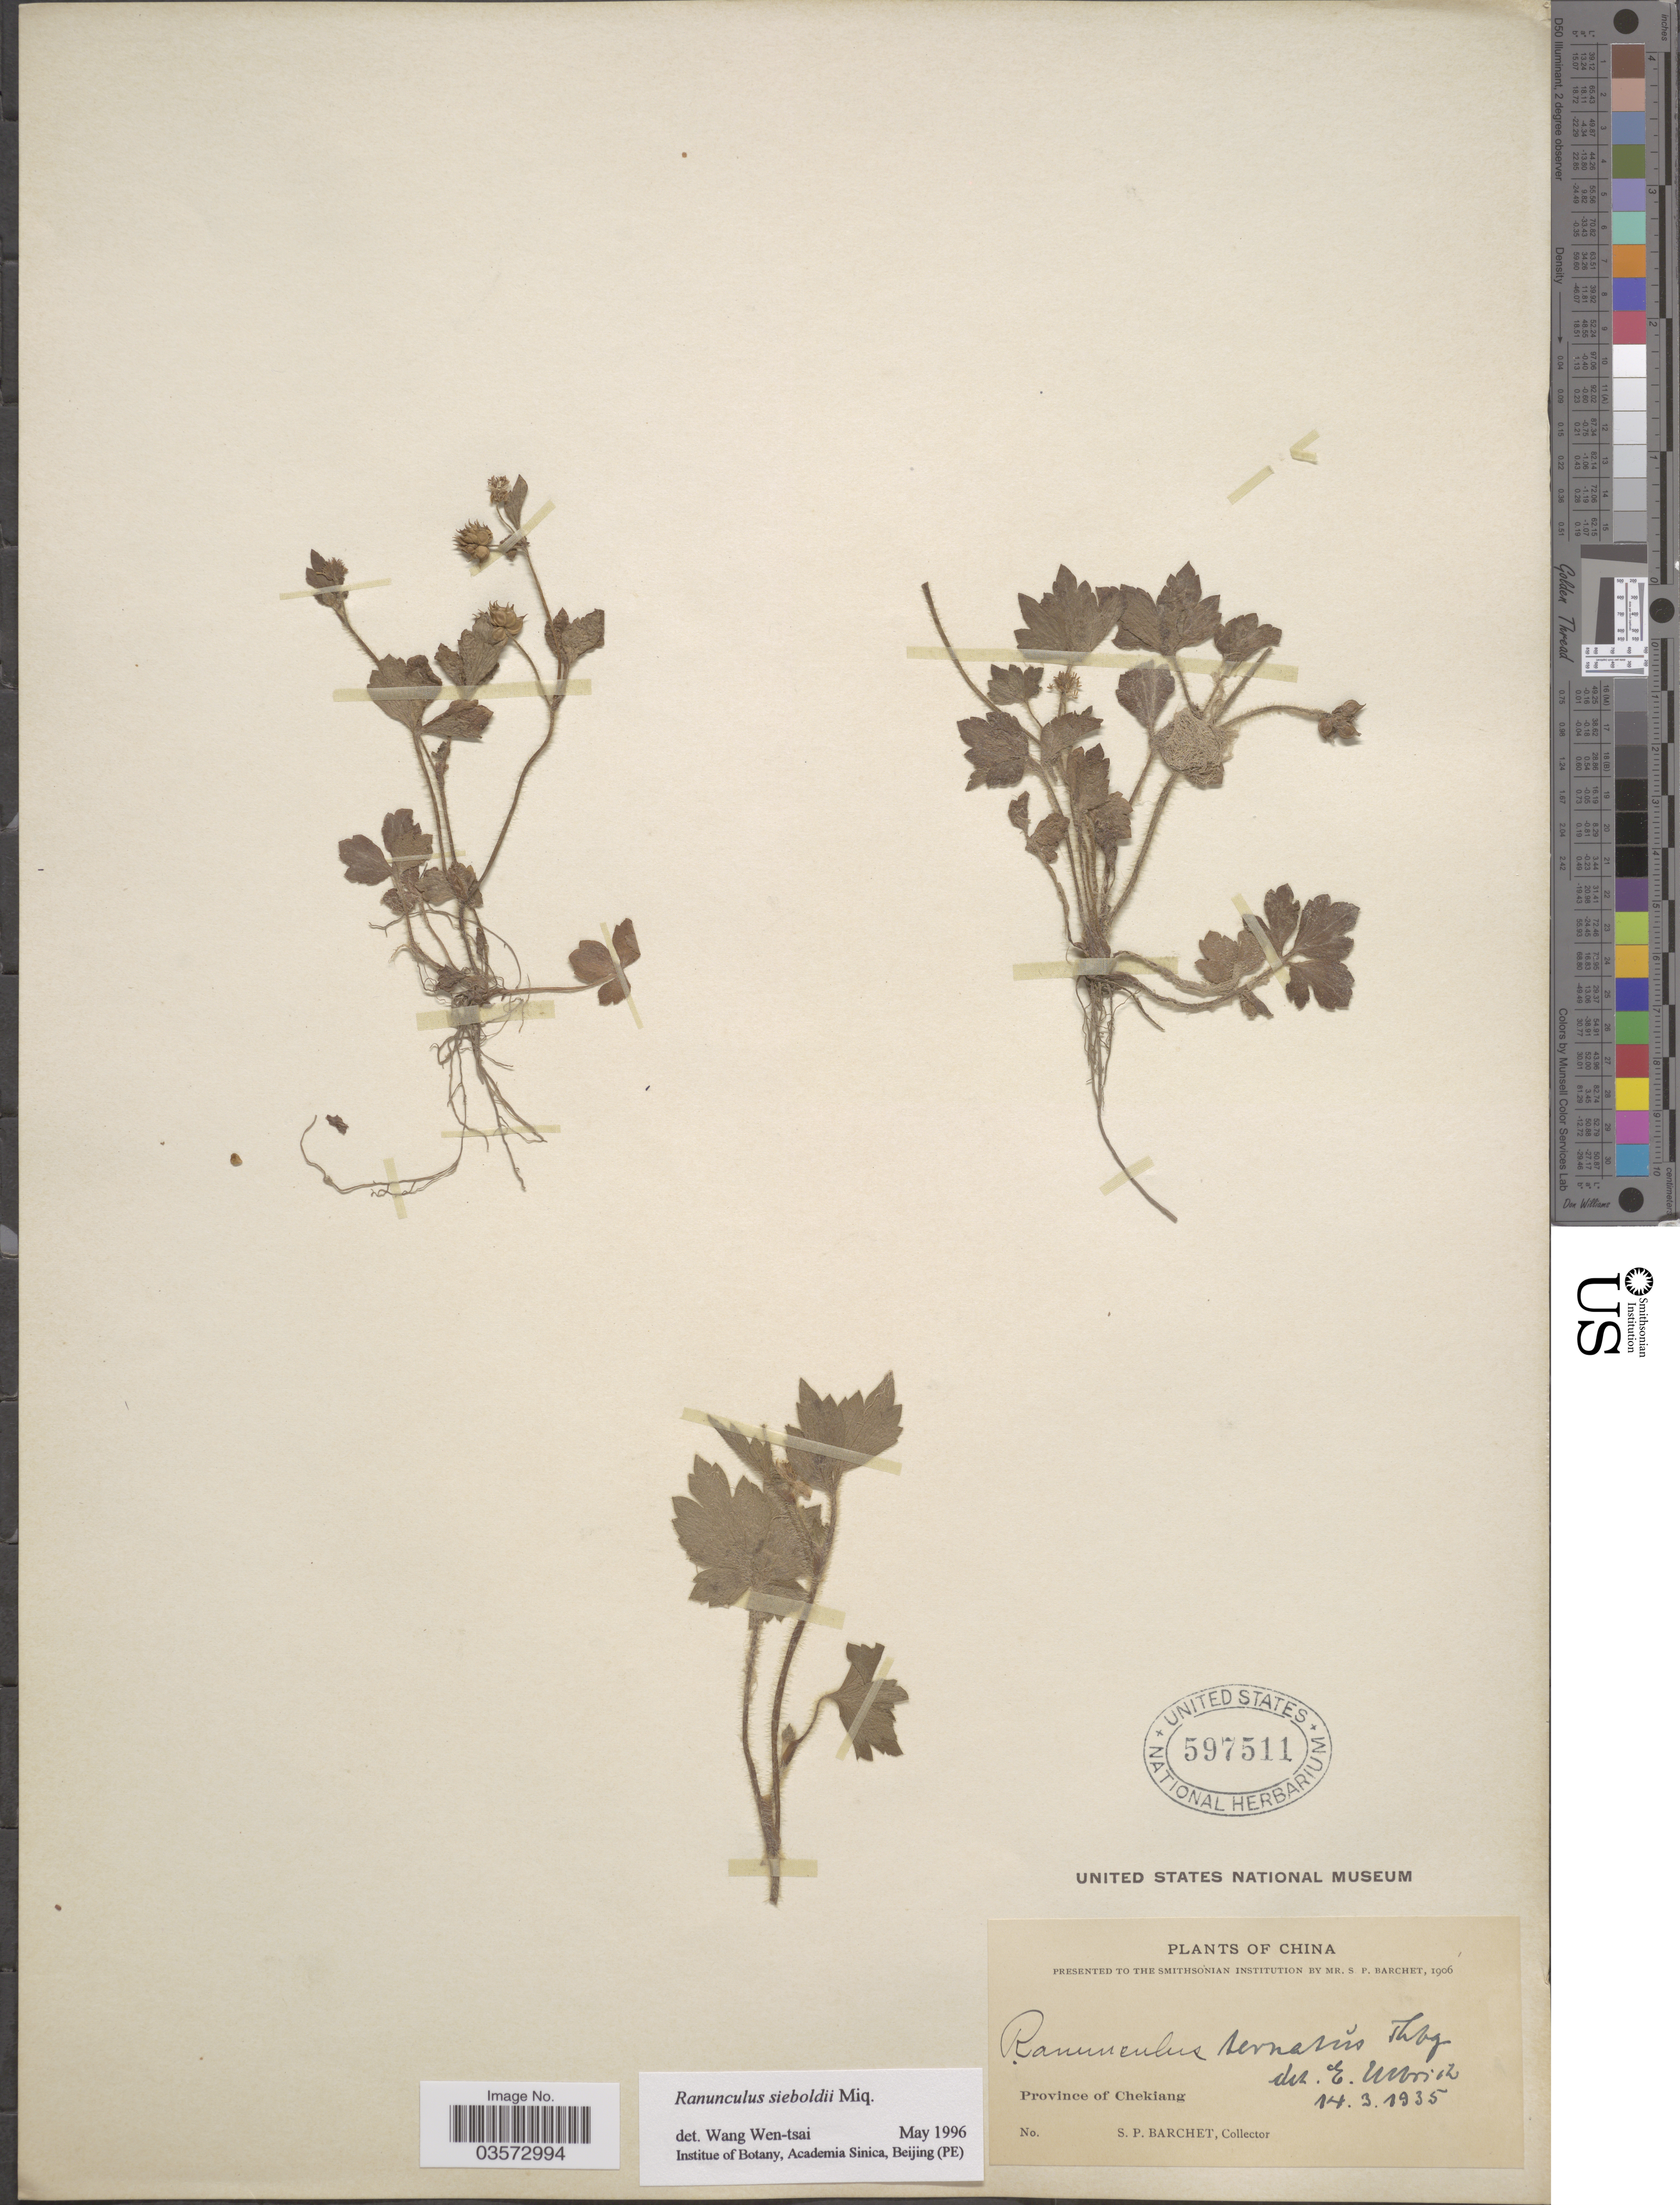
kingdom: Plantae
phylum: Tracheophyta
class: Magnoliopsida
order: Ranunculales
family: Ranunculaceae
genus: Ranunculus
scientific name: Ranunculus sieboldii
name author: Miq.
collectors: S. P. Barchet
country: China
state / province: Zhejiang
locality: Province of Chekiang.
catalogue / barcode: US 597511